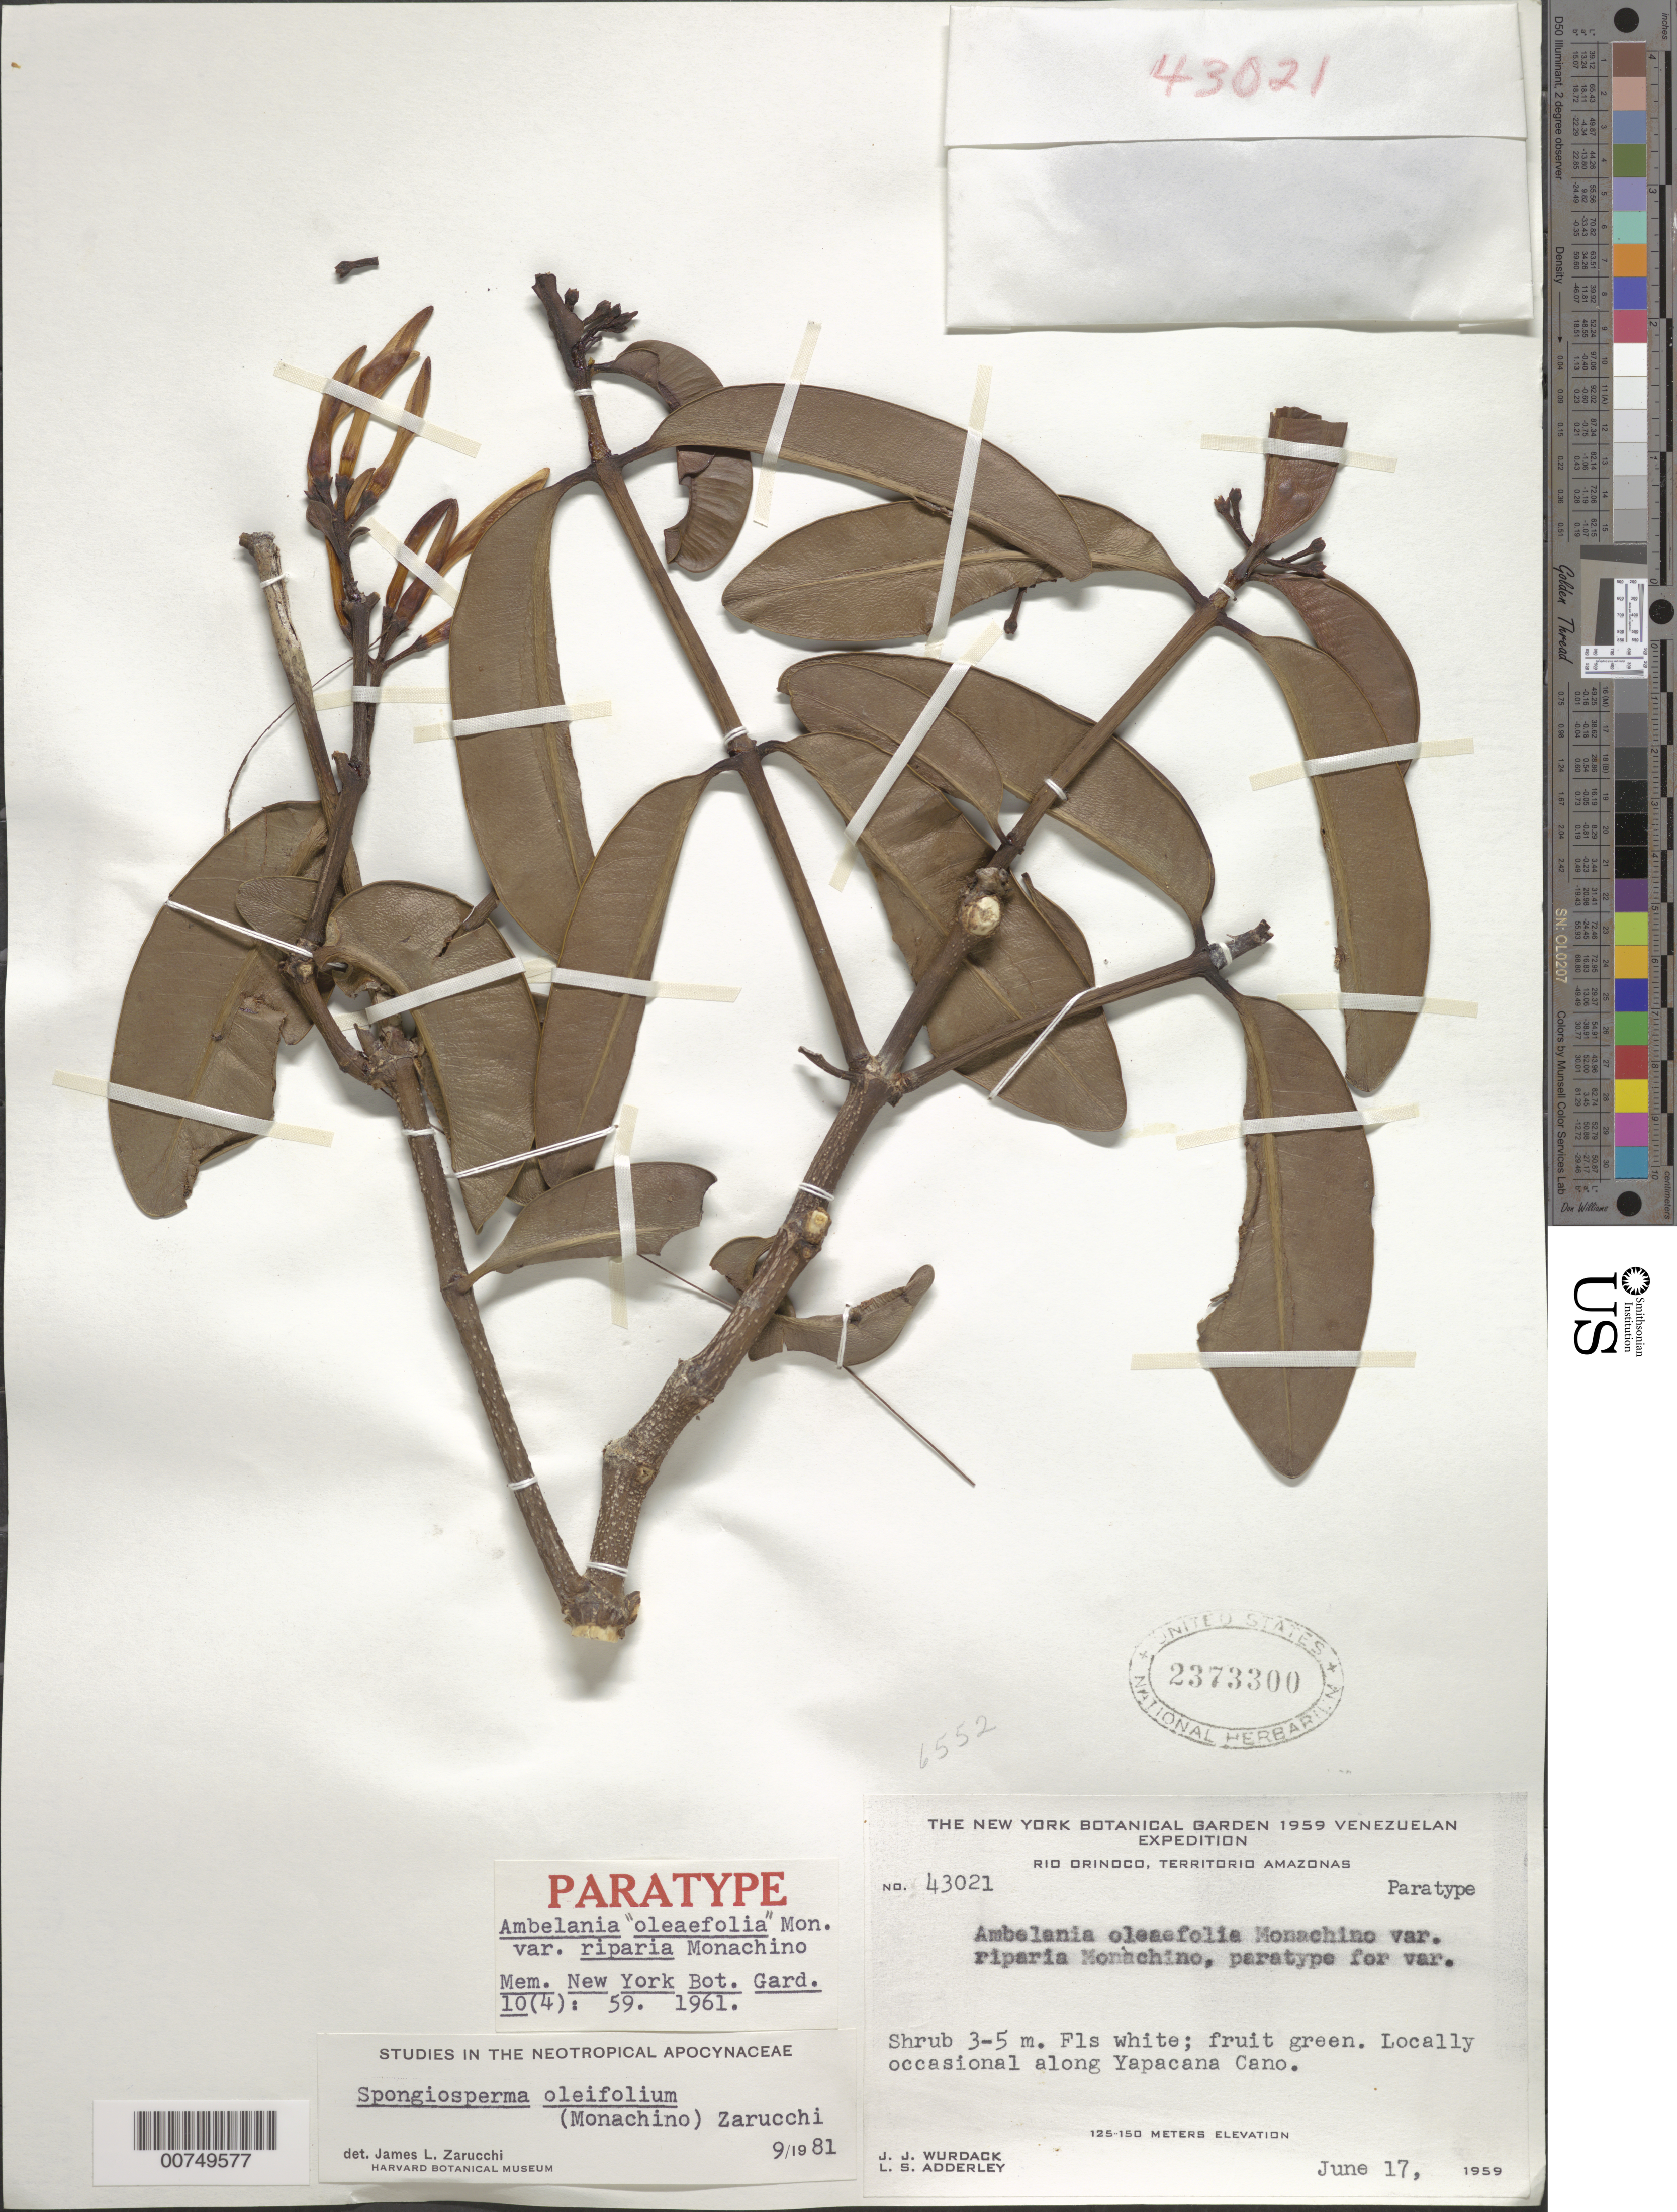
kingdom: Plantae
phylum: Tracheophyta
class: Magnoliopsida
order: Gentianales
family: Apocynaceae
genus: Spongiosperma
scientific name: Spongiosperma oleifolium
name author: (Monach.) Zarucchi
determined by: Zarucchi, J. L.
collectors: J. J. Wurdack & L. S. Adderley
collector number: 43021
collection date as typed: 17-Jun-59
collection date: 1959-06-17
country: Venezuela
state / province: Amazonas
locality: Caño Yapacana, Río Orinoco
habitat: Along Yapacana Cano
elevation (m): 125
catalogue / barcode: US 2373300